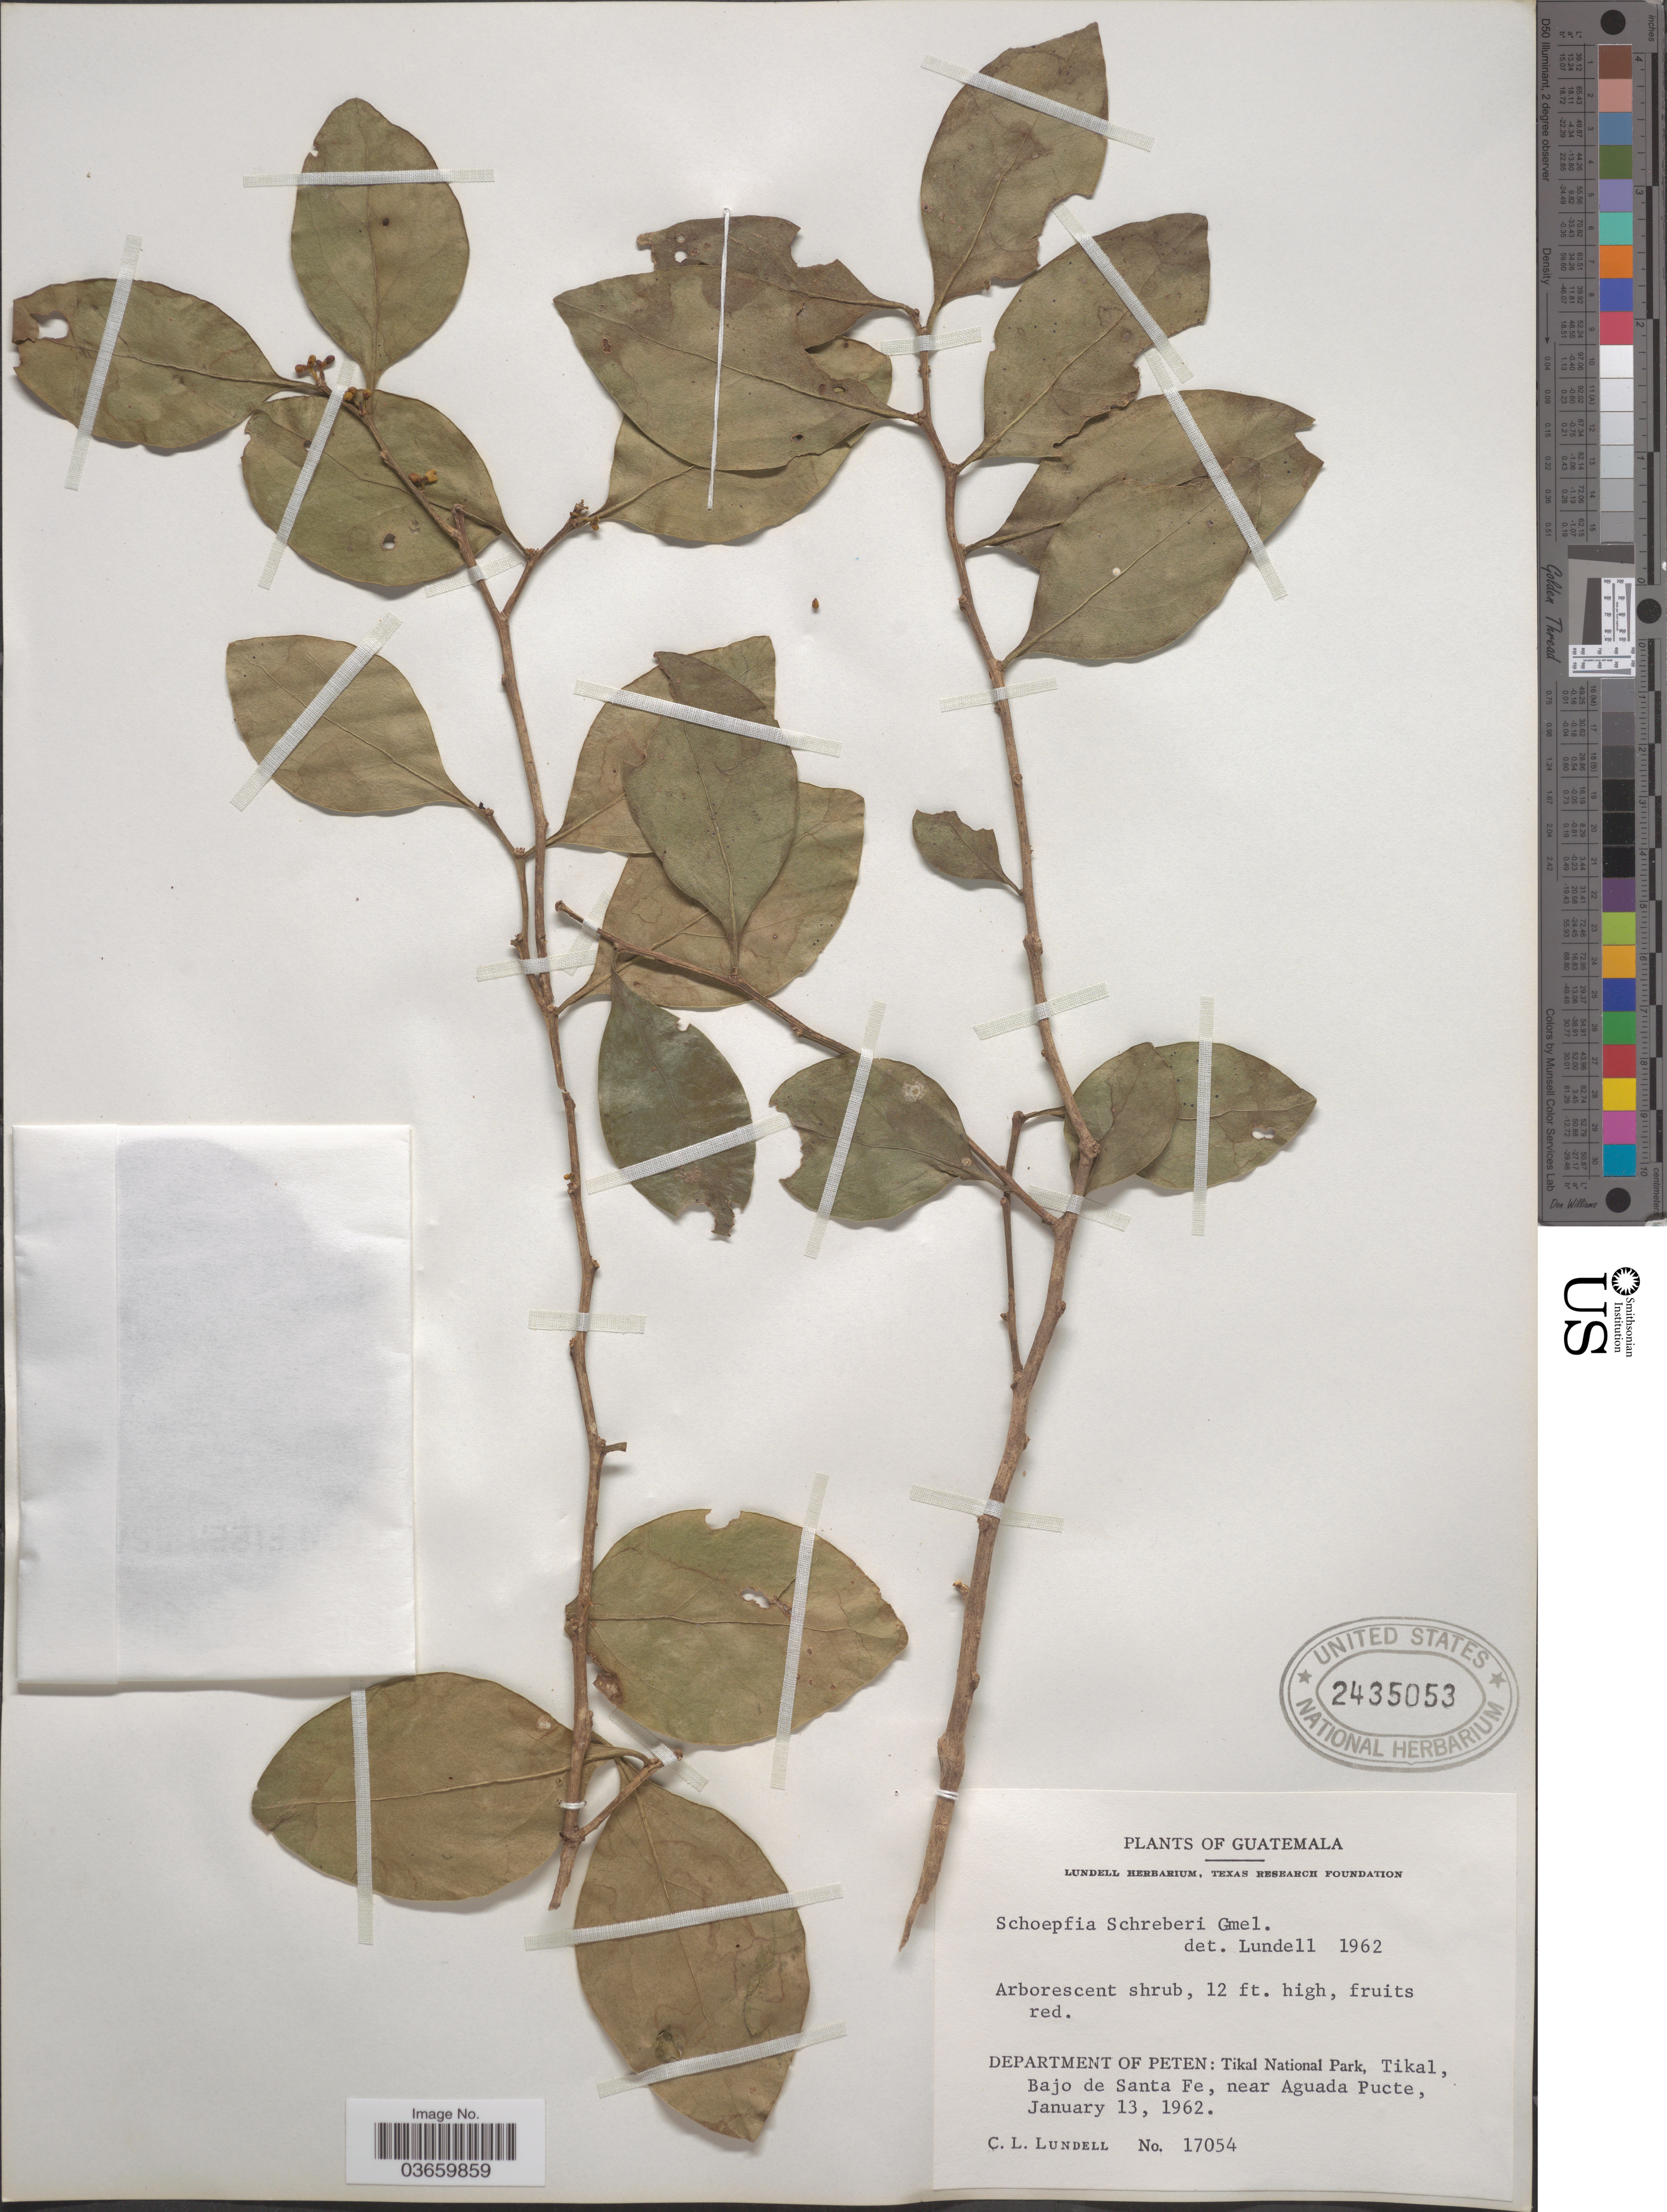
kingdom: Plantae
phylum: Tracheophyta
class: Magnoliopsida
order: Santalales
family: Schoepfiaceae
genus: Schoepfia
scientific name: Schoepfia schreberi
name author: J.F. Gmel.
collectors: C. L. Lundell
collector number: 17054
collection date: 1962-01-13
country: Guatemala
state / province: El Petén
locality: Department of Peten: Tikal National Park, Tikal, Bajo de Santa Fe, near Aguada Pucte.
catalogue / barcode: US 2435053